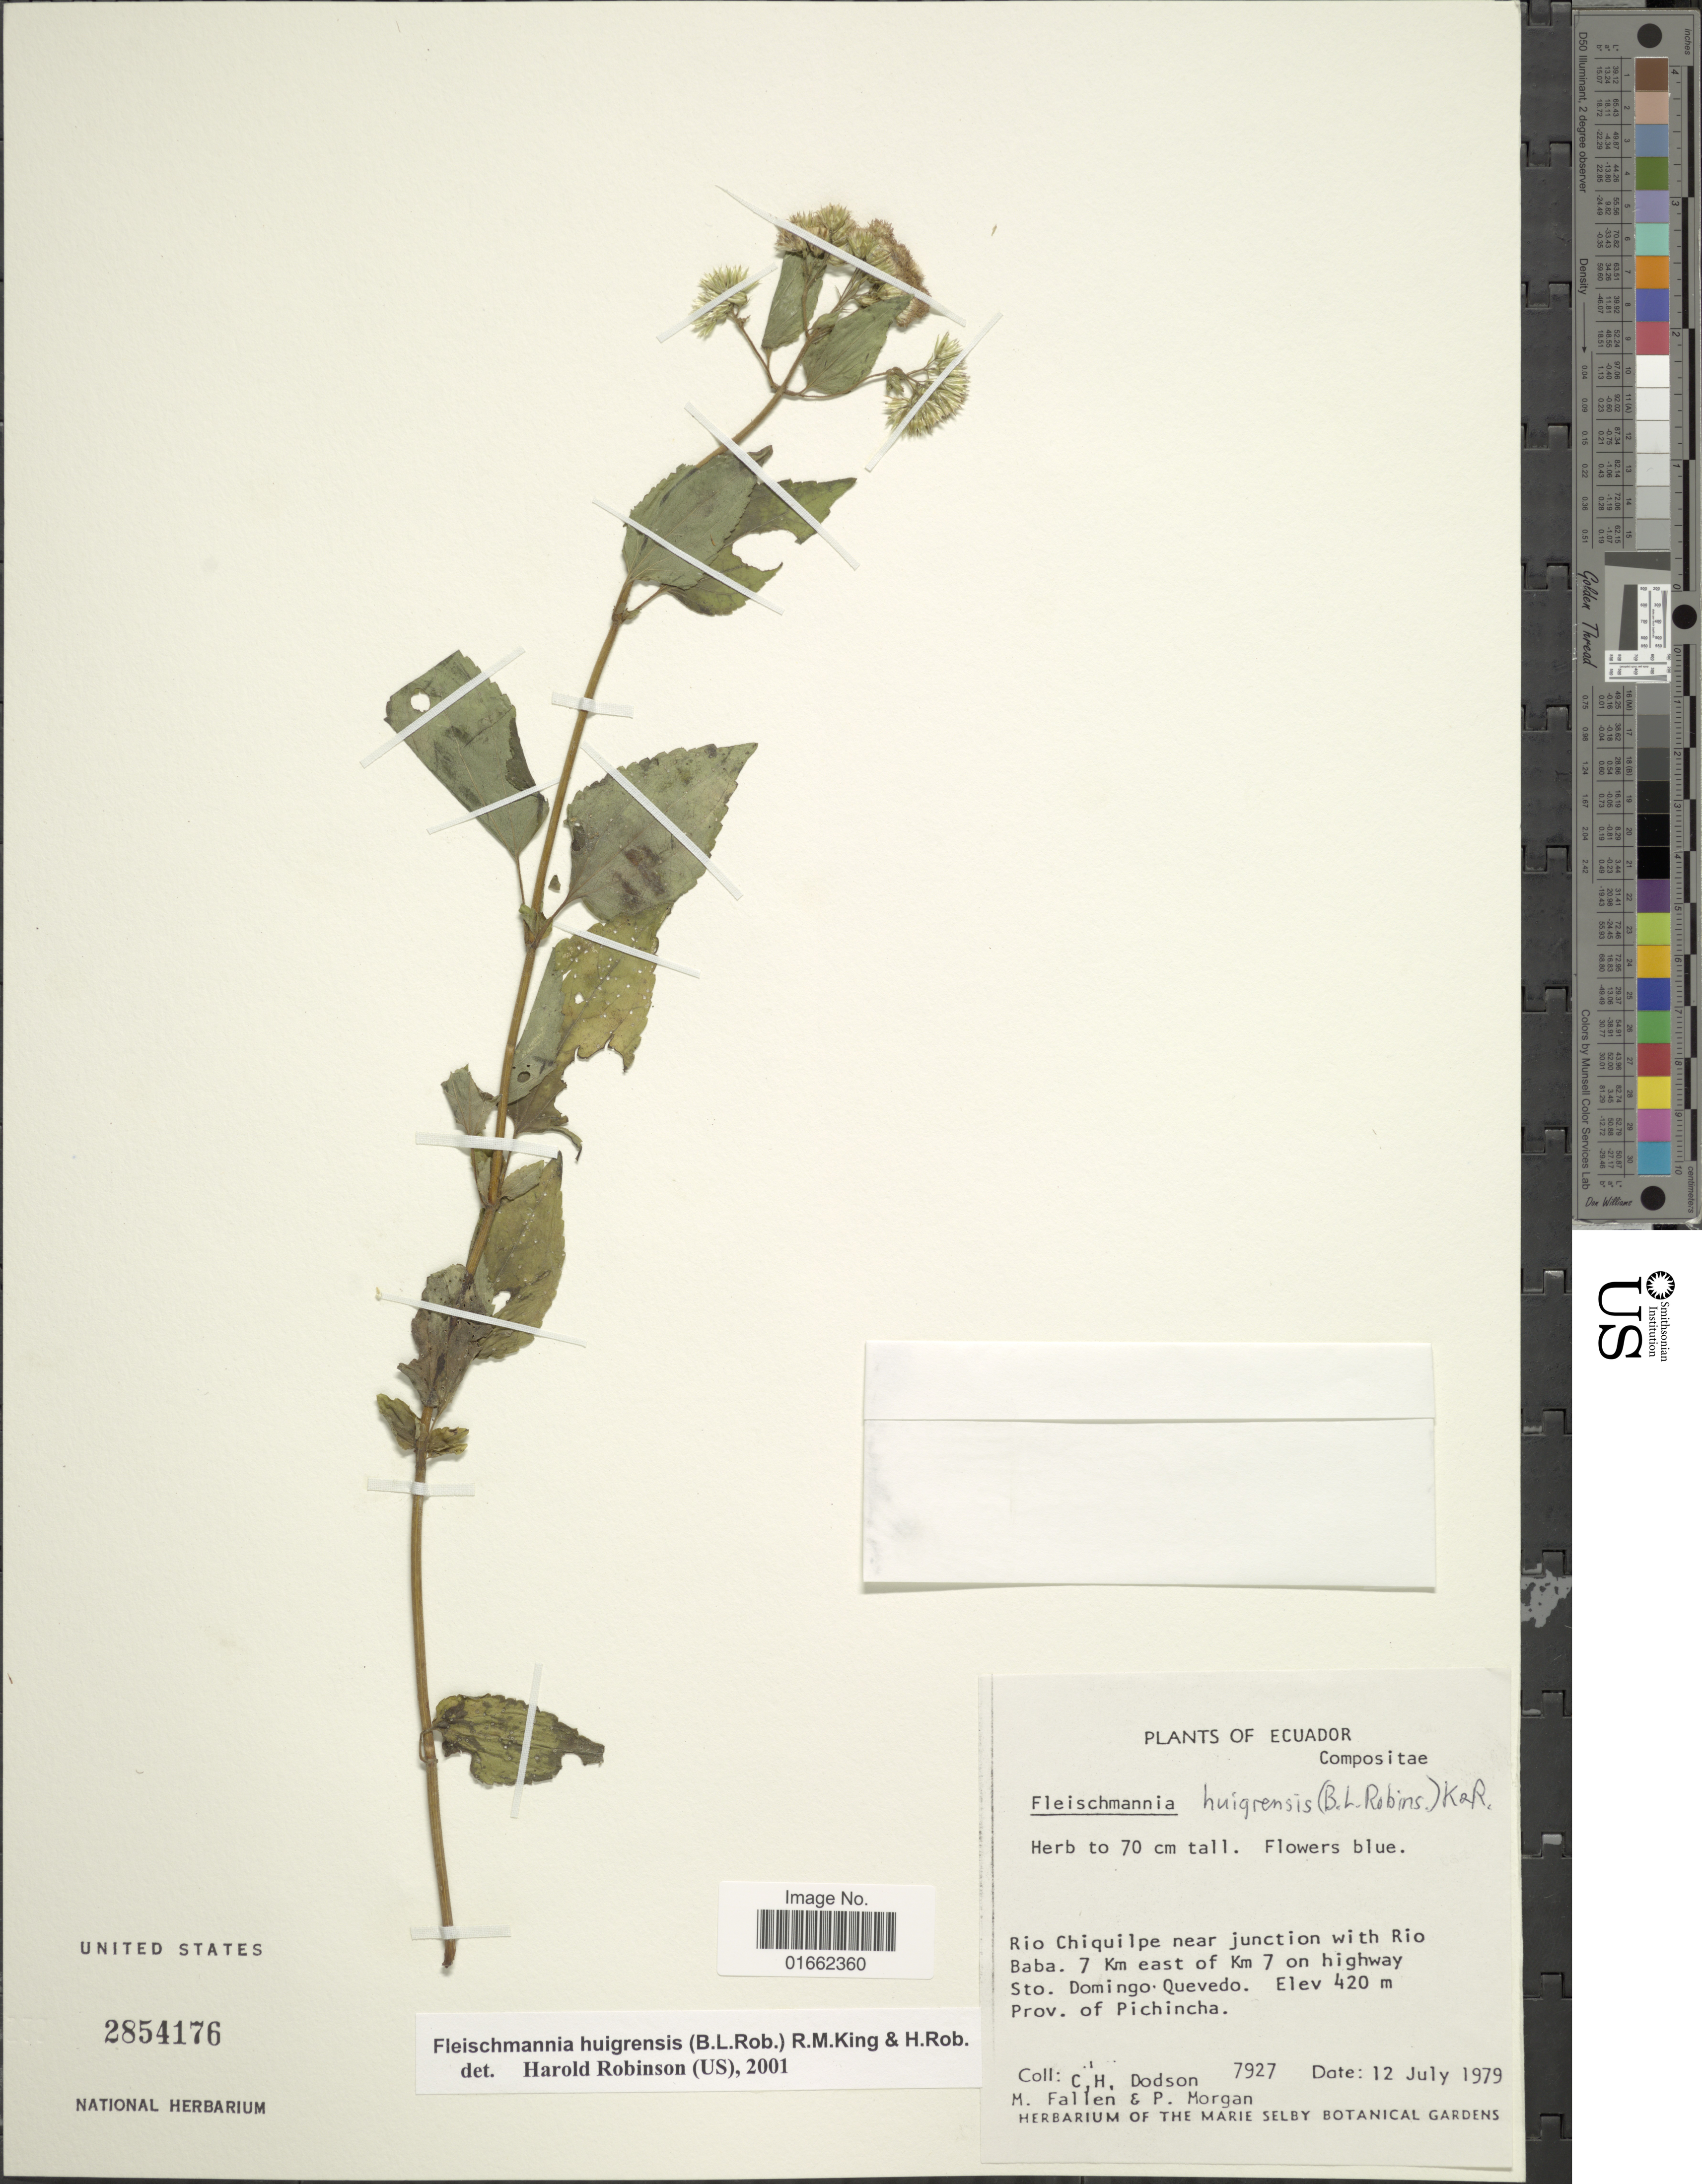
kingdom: Plantae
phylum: Tracheophyta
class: Magnoliopsida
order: Asterales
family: Asteraceae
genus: Fleischmannia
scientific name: Fleischmannia obscurifolia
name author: (Hieron.) R.M. King & H. Rob.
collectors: C. H. Dodson, M. Fallen & P. Morgan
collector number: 7927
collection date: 1979-07-12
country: Ecuador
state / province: Pichincha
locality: Rio Chiquilpe near junction with Rio Baba. 7 Km east of Km 7 on highwat Sto. Domingo Quevedo. Prov. of Pichincha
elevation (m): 420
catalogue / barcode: US 2854176